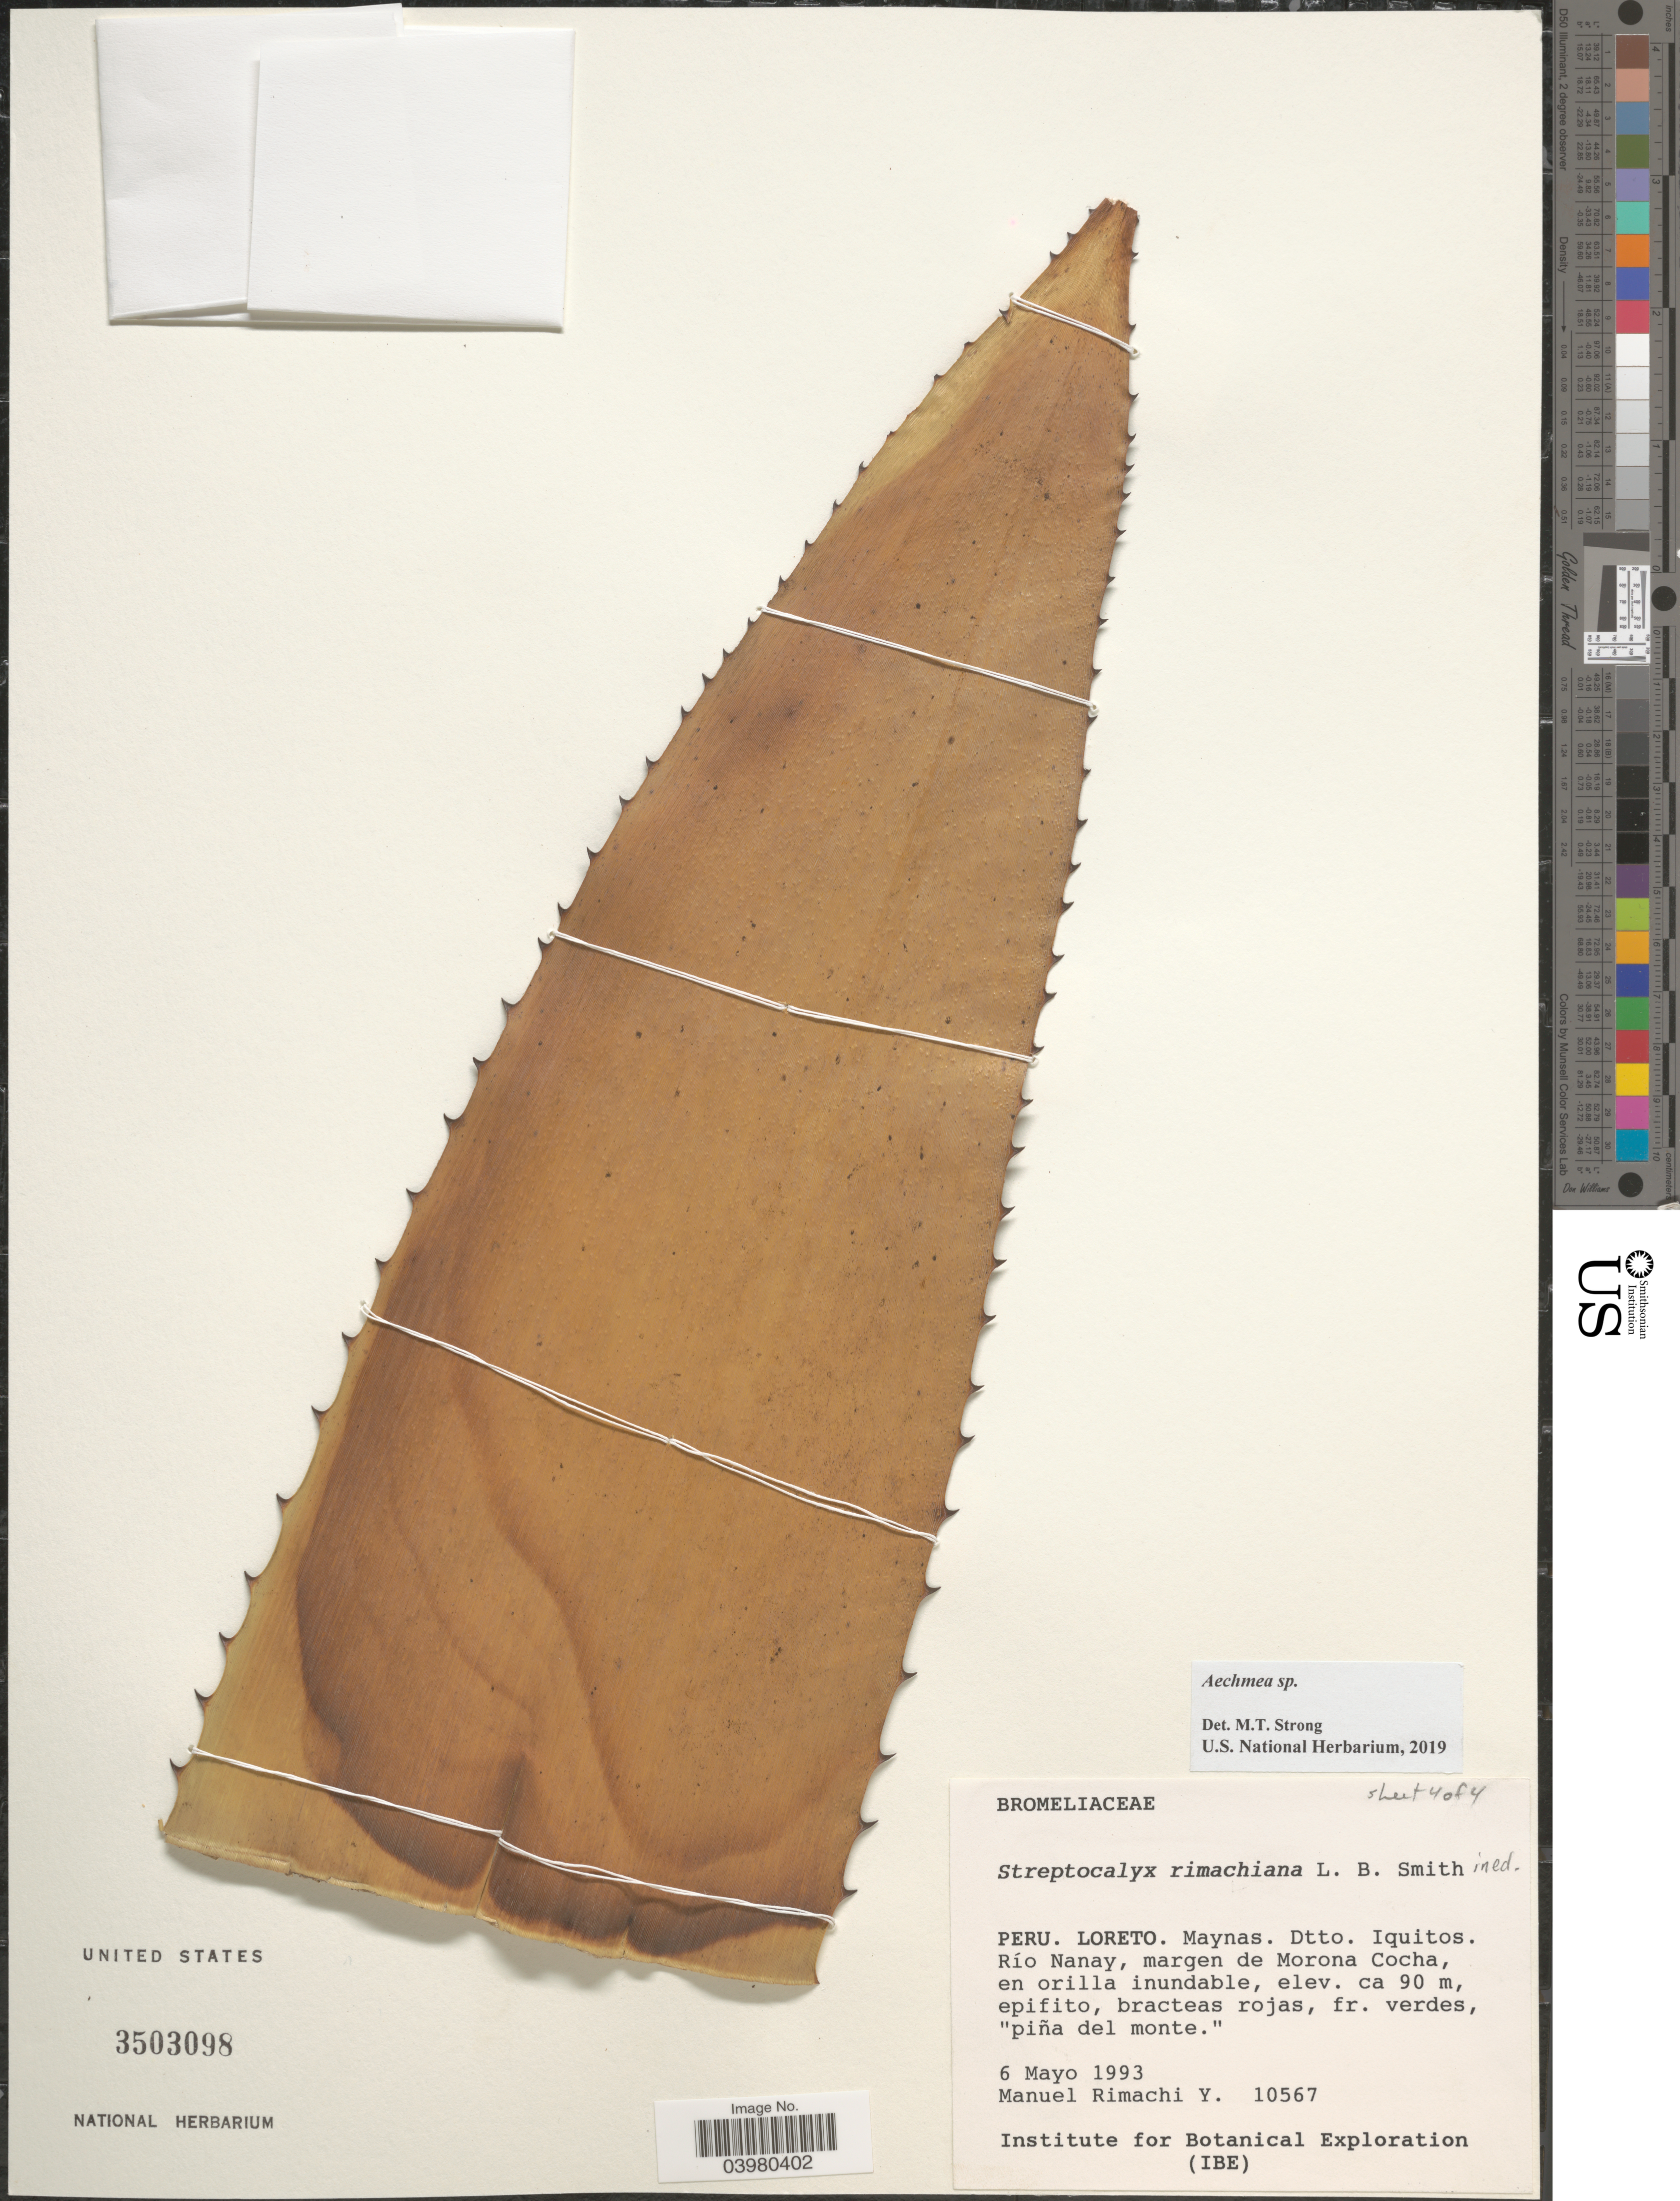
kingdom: Plantae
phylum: Tracheophyta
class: Liliopsida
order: Poales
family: Bromeliaceae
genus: Aechmea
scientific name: Aechmea sp.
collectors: M. Rimachi Y.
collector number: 10567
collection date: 1993-05-06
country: Peru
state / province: Loreto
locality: Maynas. Dtto. Iquitos. Río Nanay, margen de Morona Cocha, en orilla inundable.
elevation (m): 90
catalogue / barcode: US 3503098